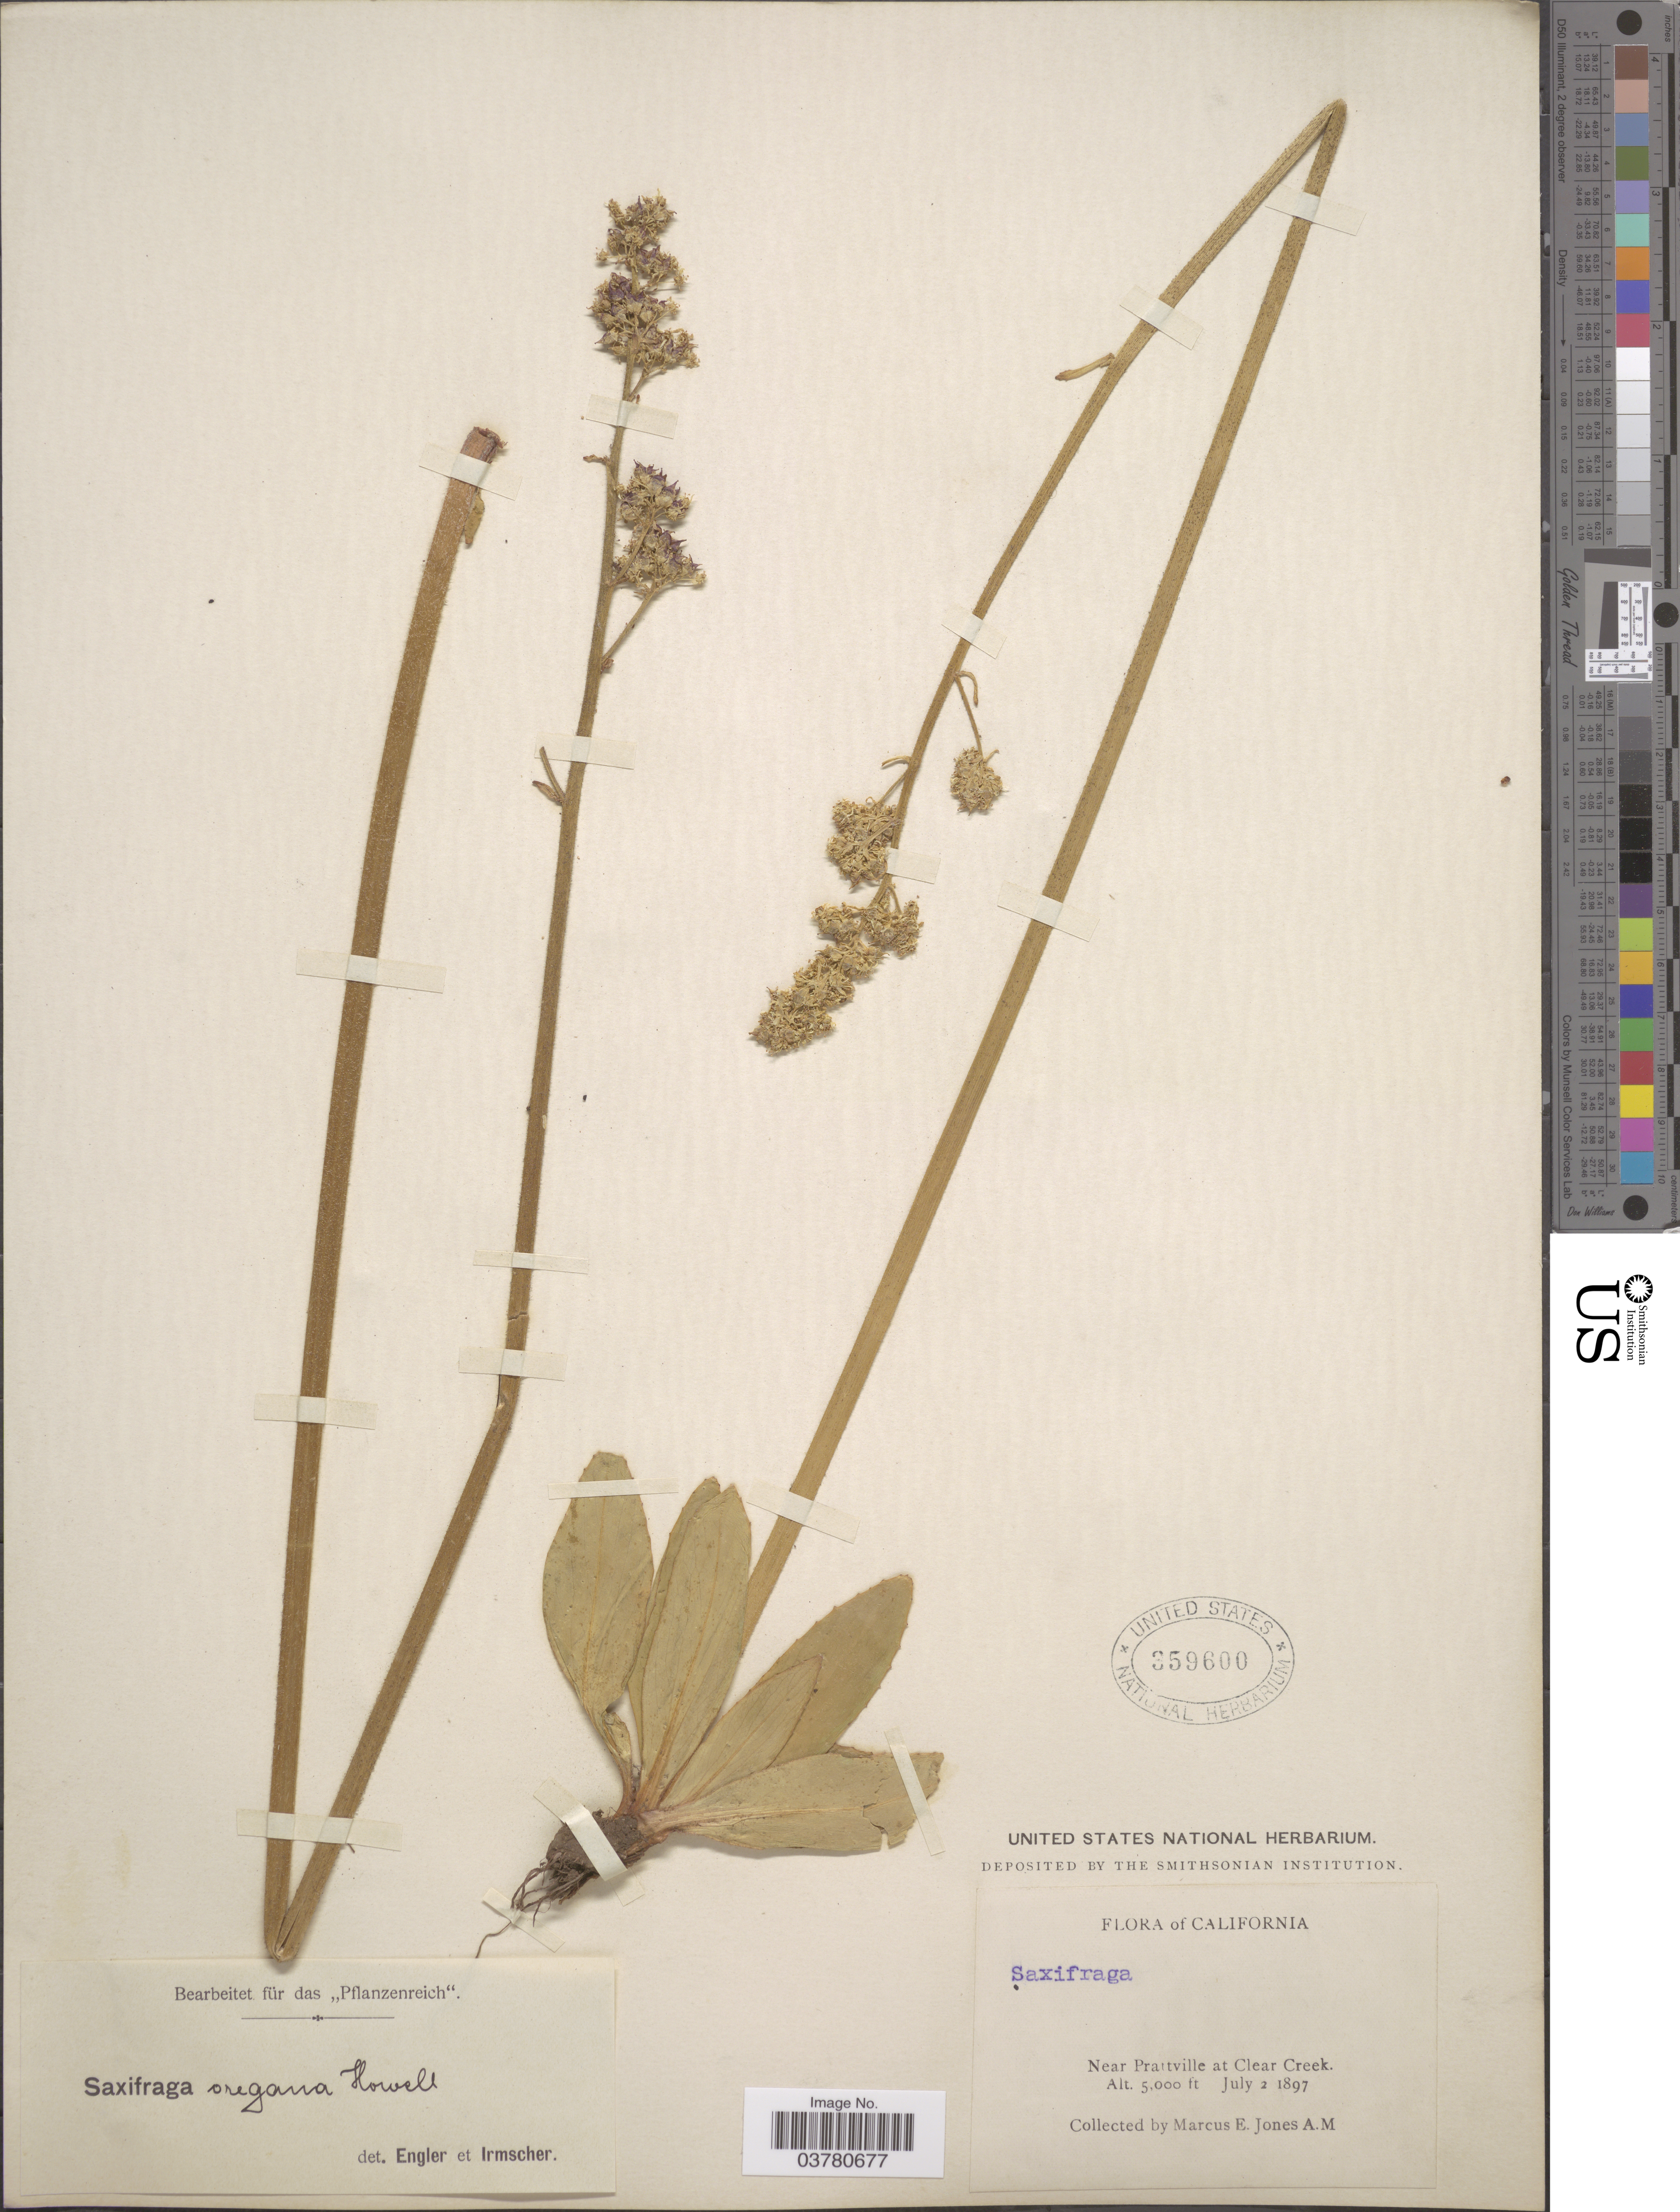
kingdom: Plantae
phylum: Tracheophyta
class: Magnoliopsida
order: Saxifragales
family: Saxifragaceae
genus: Micranthes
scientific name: Micranthes oregana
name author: (Howell) Small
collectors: M. E. Jones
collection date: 1897-07-02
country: United States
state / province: California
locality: Near Prattville at Clear Creek.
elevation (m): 1524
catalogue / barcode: US 359600